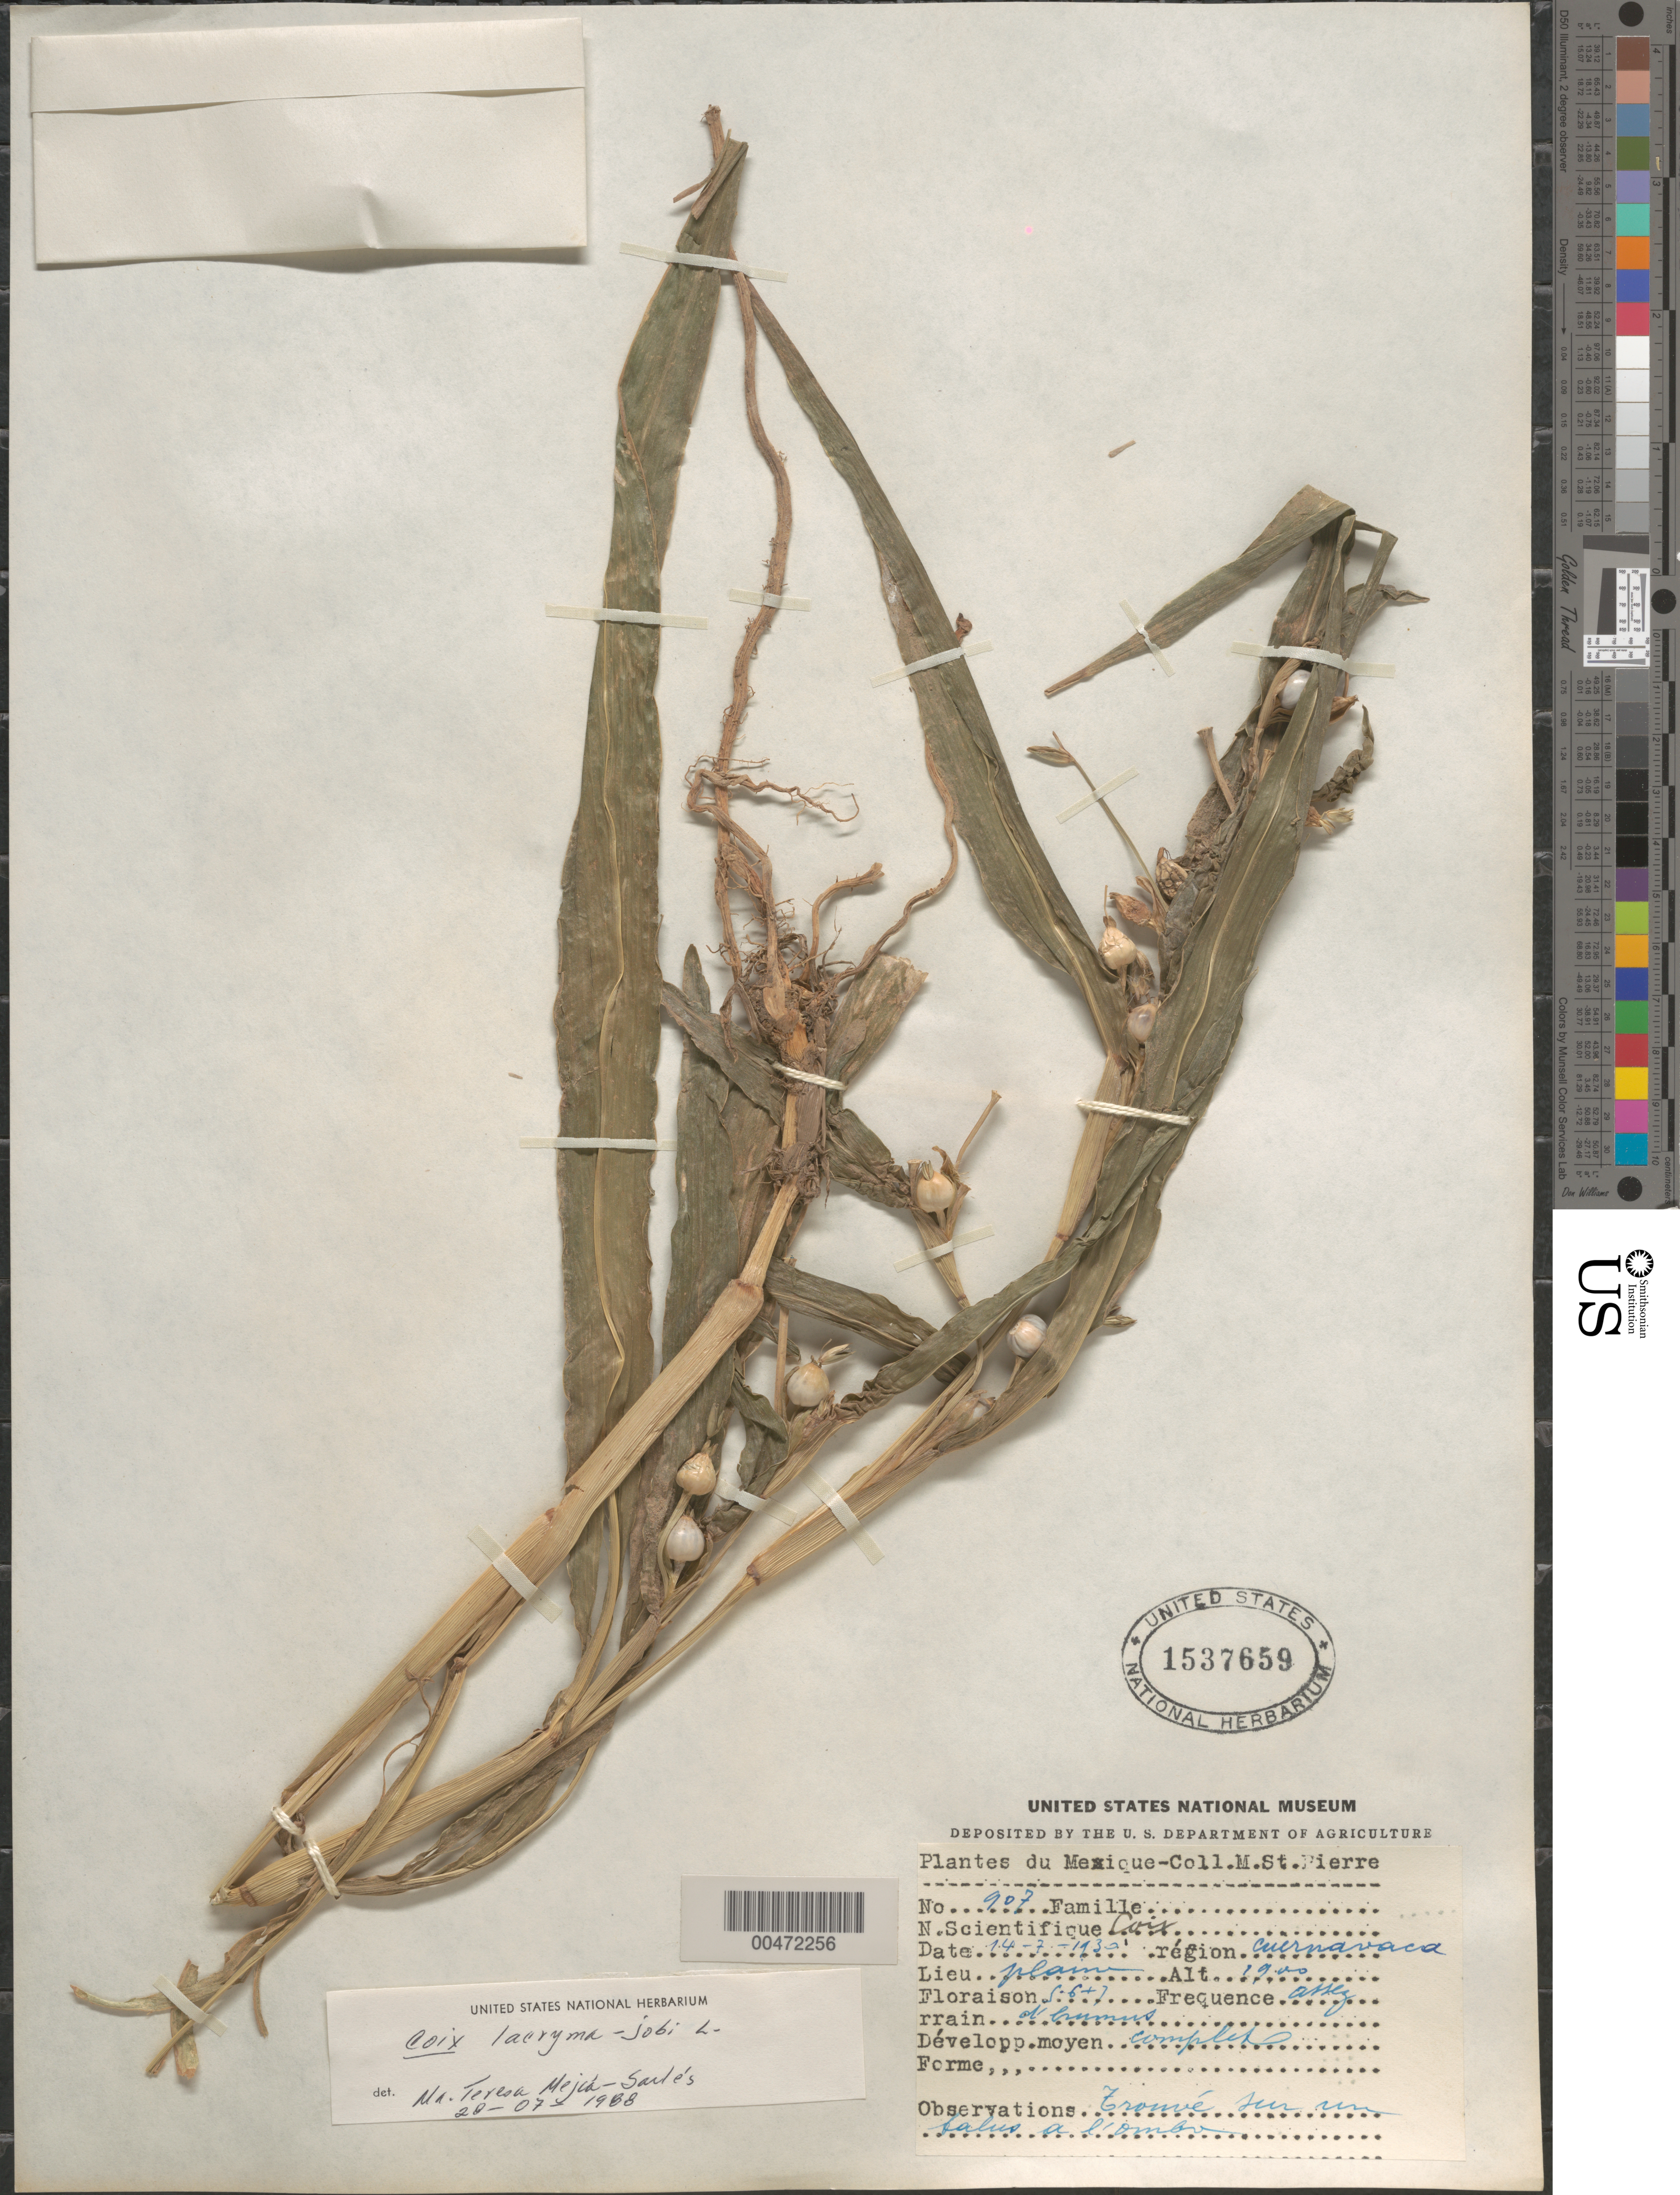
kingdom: Plantae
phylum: Tracheophyta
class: Liliopsida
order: Poales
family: Poaceae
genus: Coix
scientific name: Coix lacryma-jobi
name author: L.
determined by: Mejía-Sauls, M. T.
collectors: M. Saint-Pierre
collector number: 907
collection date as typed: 14 Jul 1930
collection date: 1930-07-14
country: Mexico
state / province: Morelos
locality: Cuernavaca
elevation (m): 1900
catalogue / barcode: US 1537659